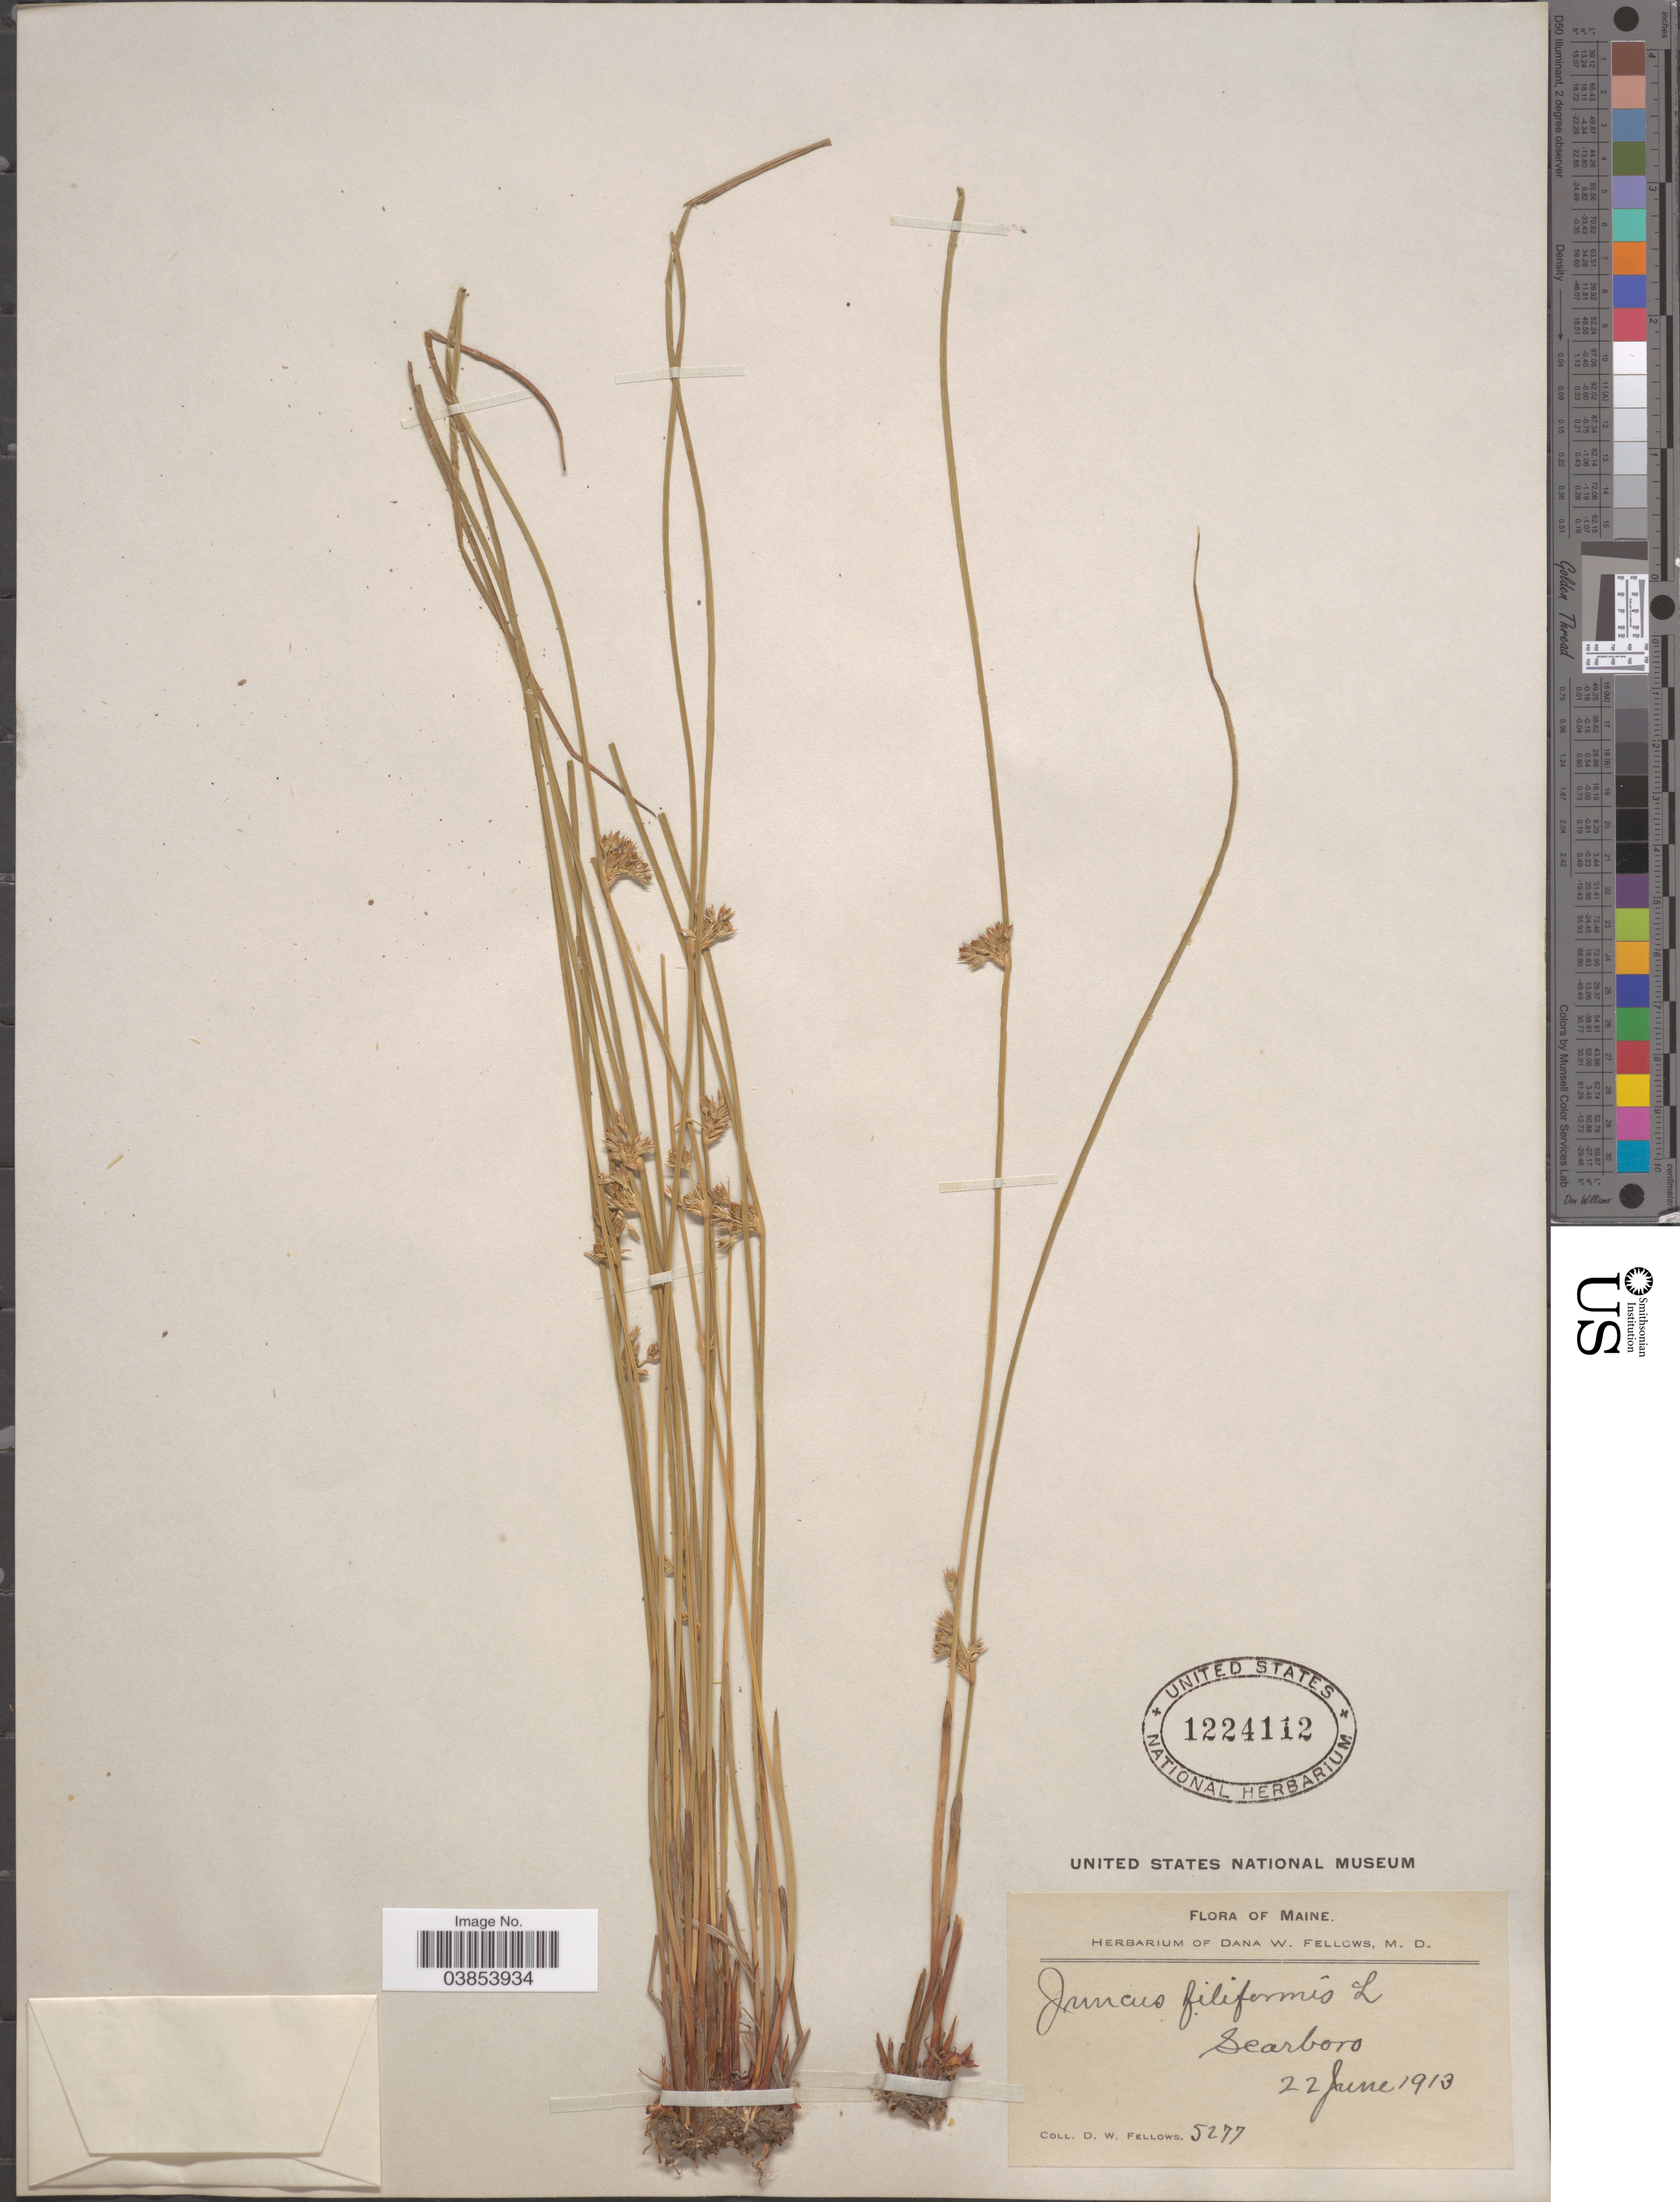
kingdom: Plantae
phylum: Tracheophyta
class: Liliopsida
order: Poales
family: Juncaceae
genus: Juncus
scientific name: Juncus filiformis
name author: L.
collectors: D. W. Fellows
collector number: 5277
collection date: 1913-06-22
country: United States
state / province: Maine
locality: Scarboro.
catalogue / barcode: US 1224112